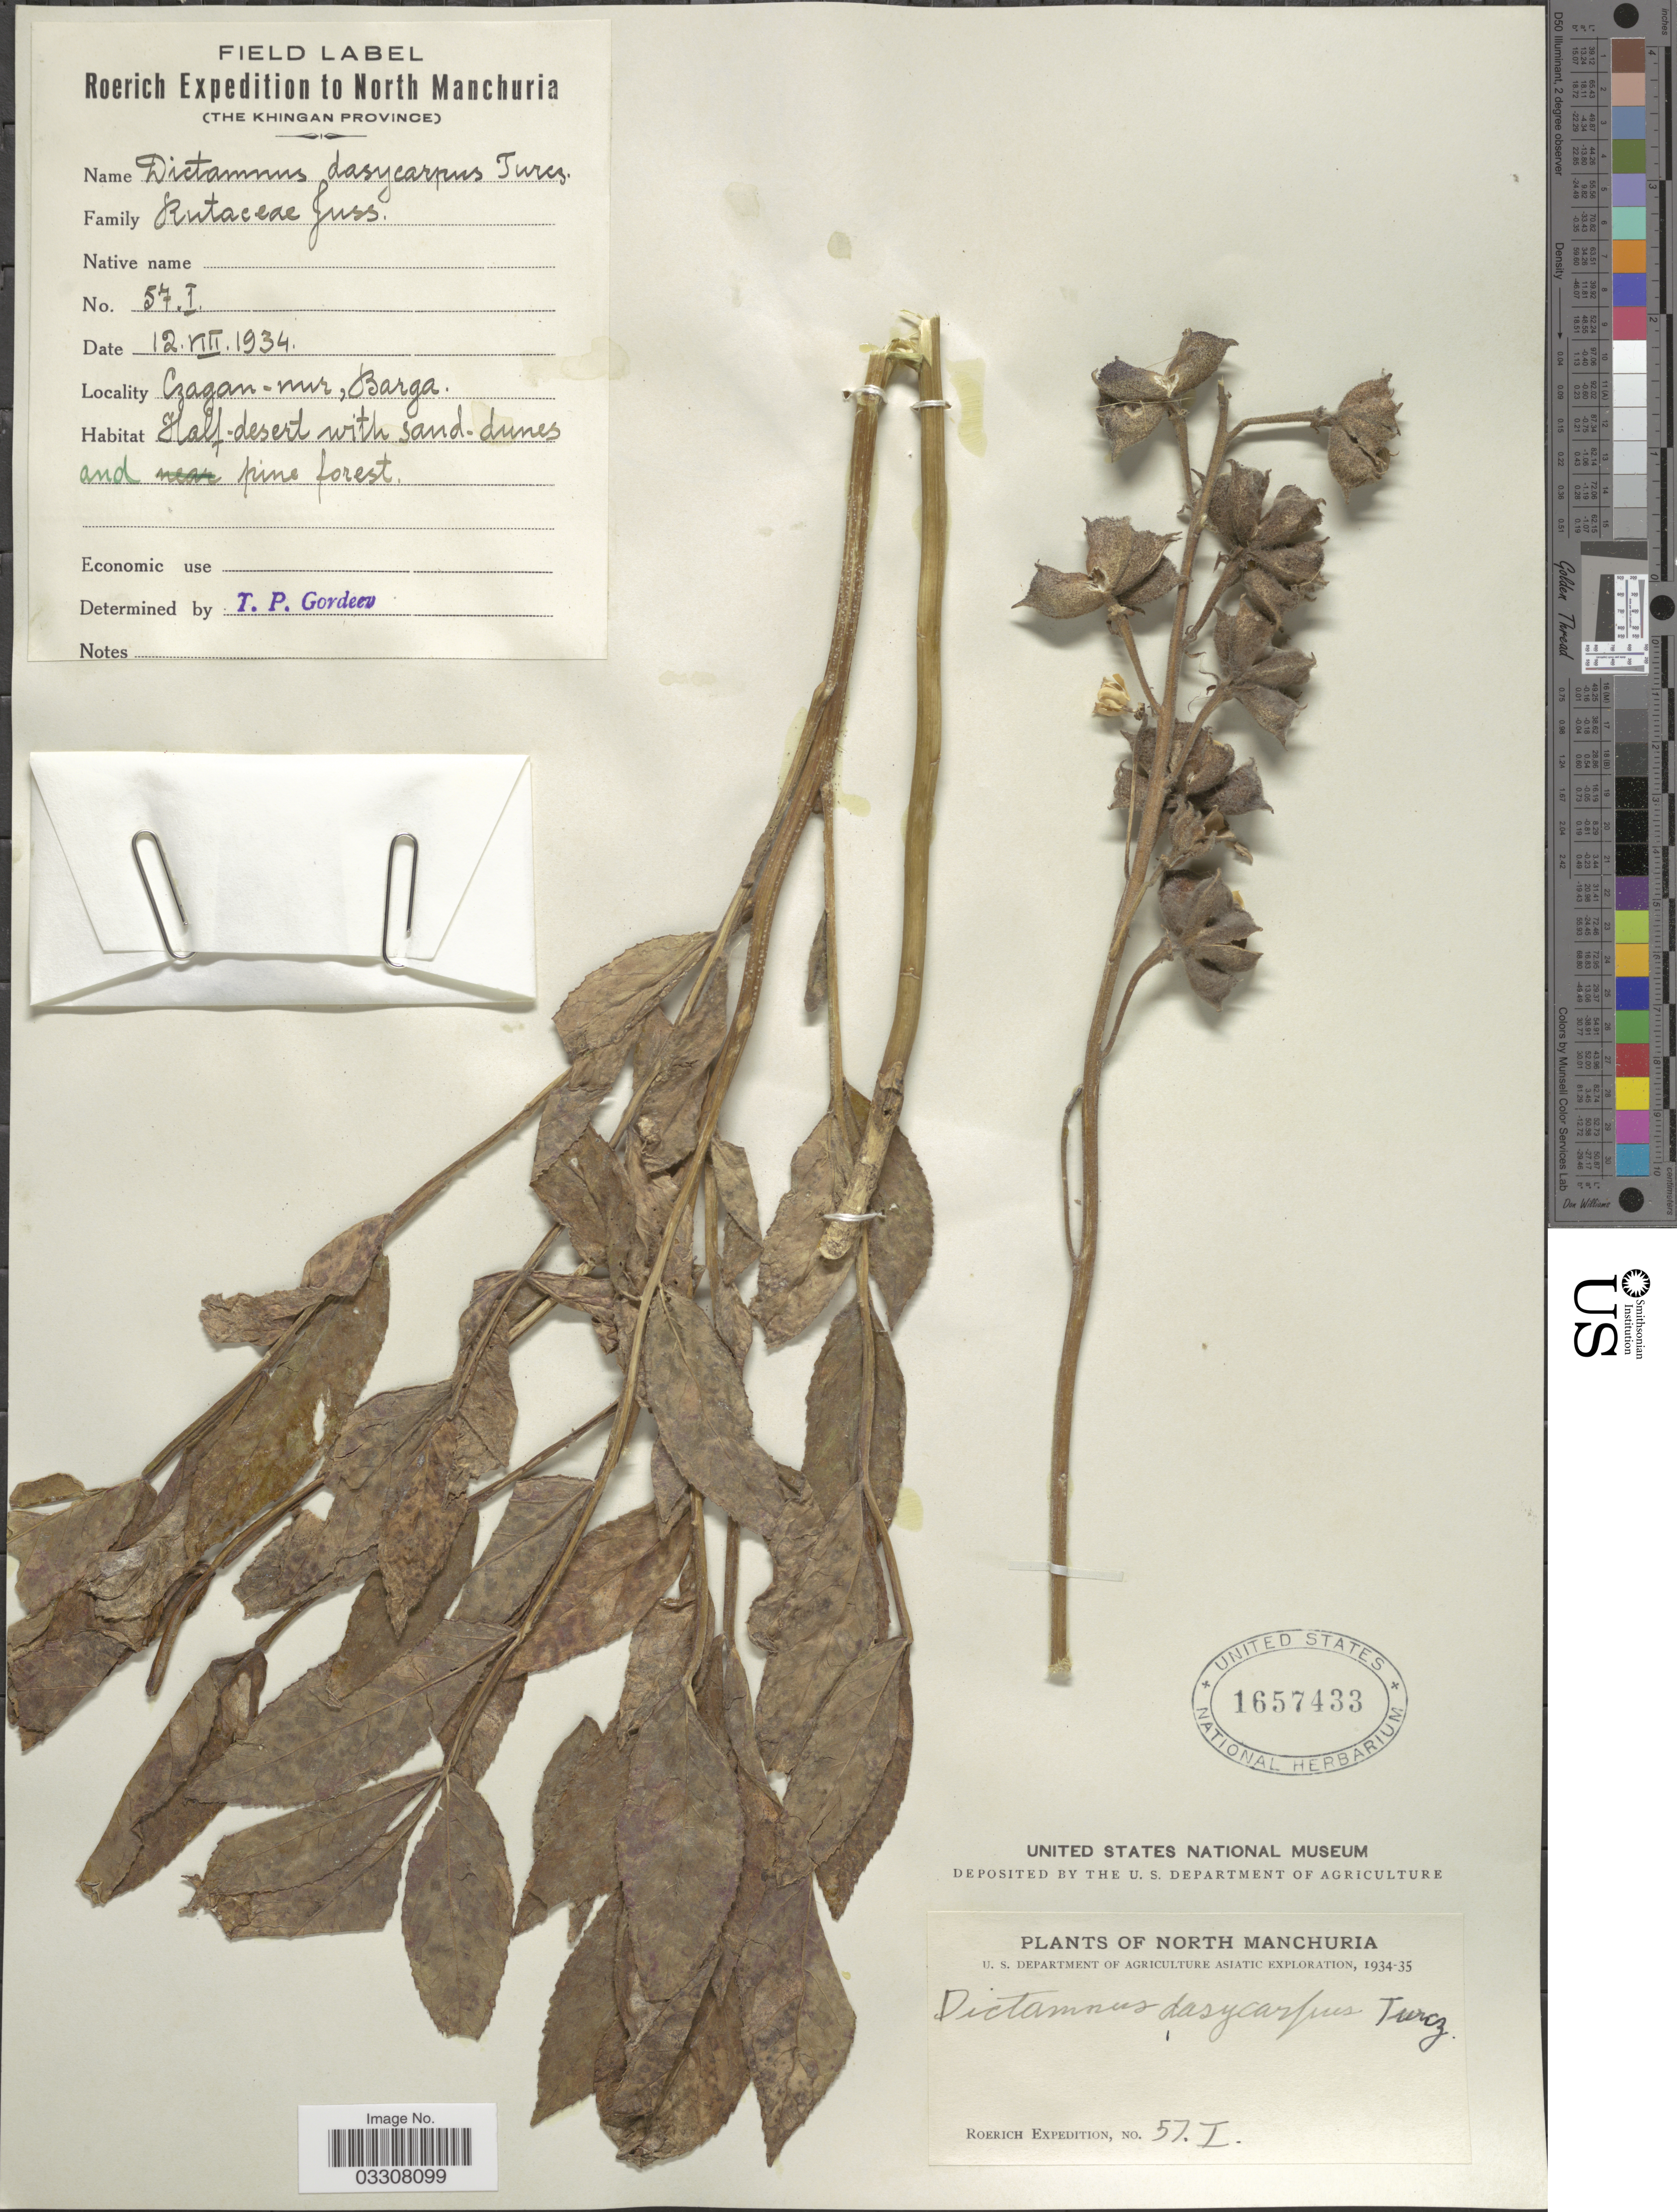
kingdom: Plantae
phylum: Tracheophyta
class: Magnoliopsida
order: Sapindales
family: Rutaceae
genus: Dictamnus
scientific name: Dictamnus albus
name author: L.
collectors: -. Roerich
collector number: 57I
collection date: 1934-08-12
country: China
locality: North Manchuria. The Khingan Province. Czagan-nur, Barga.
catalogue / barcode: US 1657433